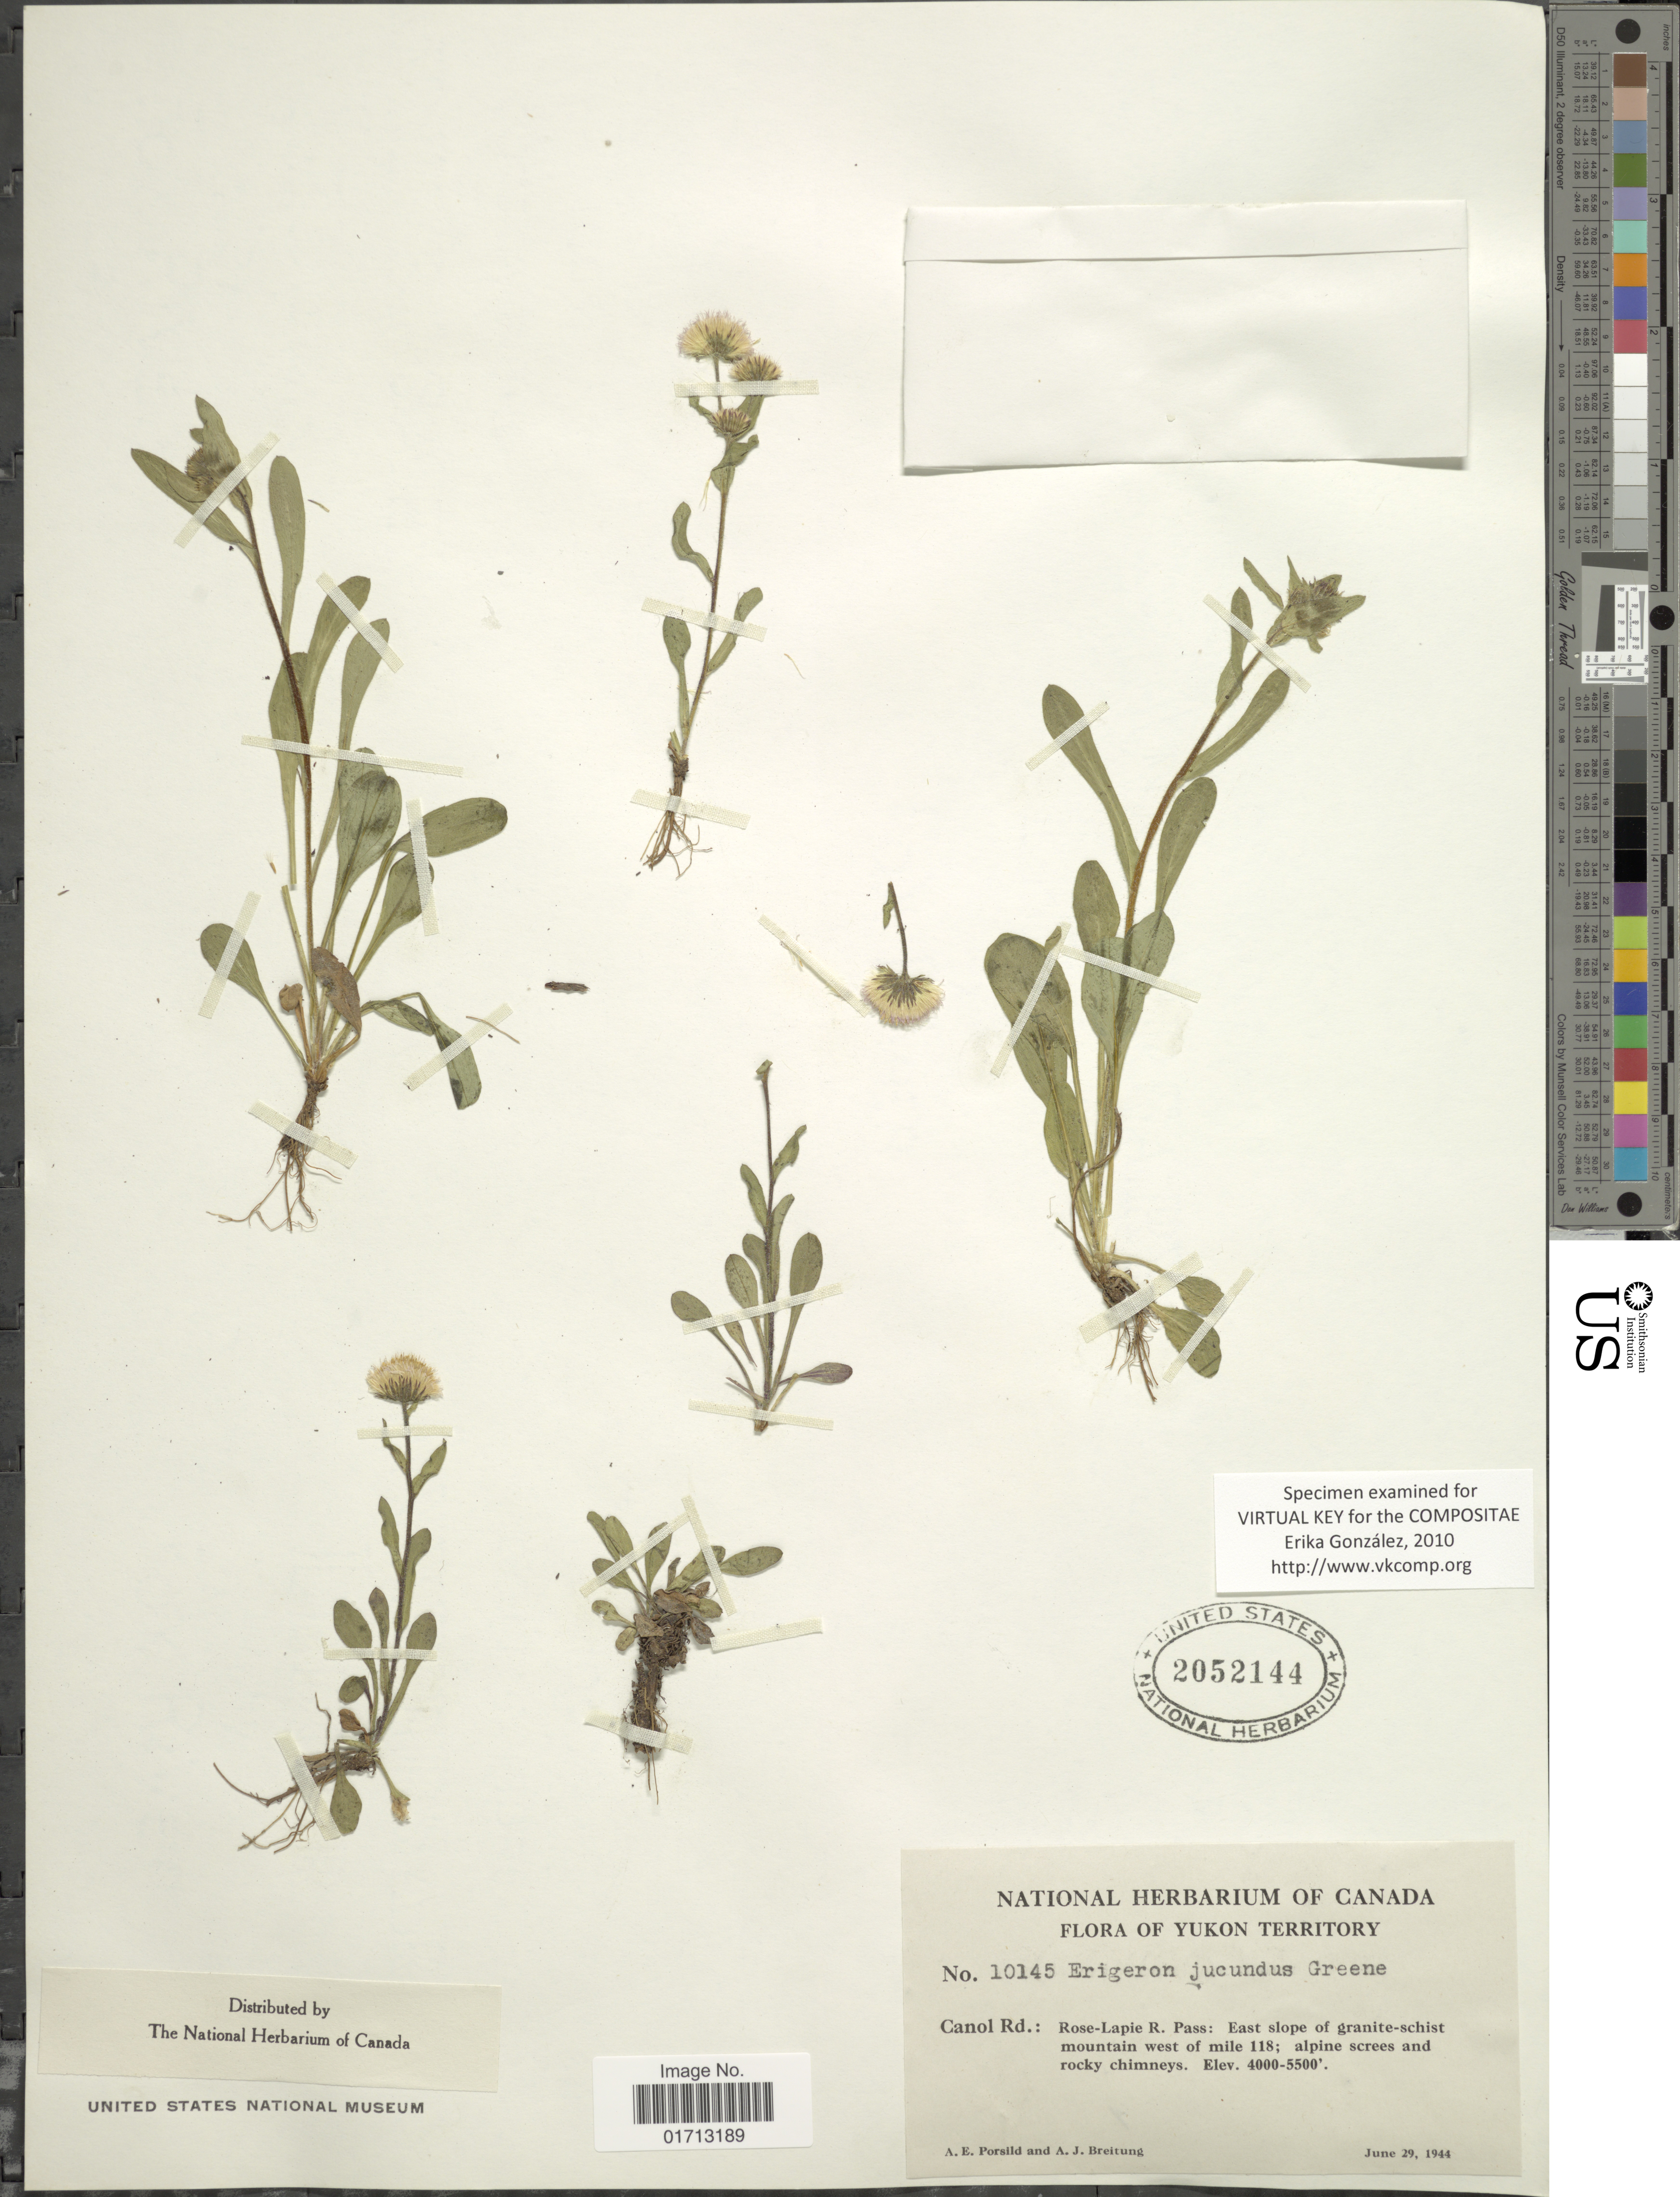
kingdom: Plantae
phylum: Tracheophyta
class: Magnoliopsida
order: Asterales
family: Asteraceae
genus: Erigeron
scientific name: Erigeron jucundus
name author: Greene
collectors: A. E. Porsild & A. Breitung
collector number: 10145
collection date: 1944-06-29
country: Canada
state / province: Yukon Territory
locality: Canol Rd.: Rose-Lapie R. Pass: East slope of granite-schist mountains west of mile 118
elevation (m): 1219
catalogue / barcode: US 2052144